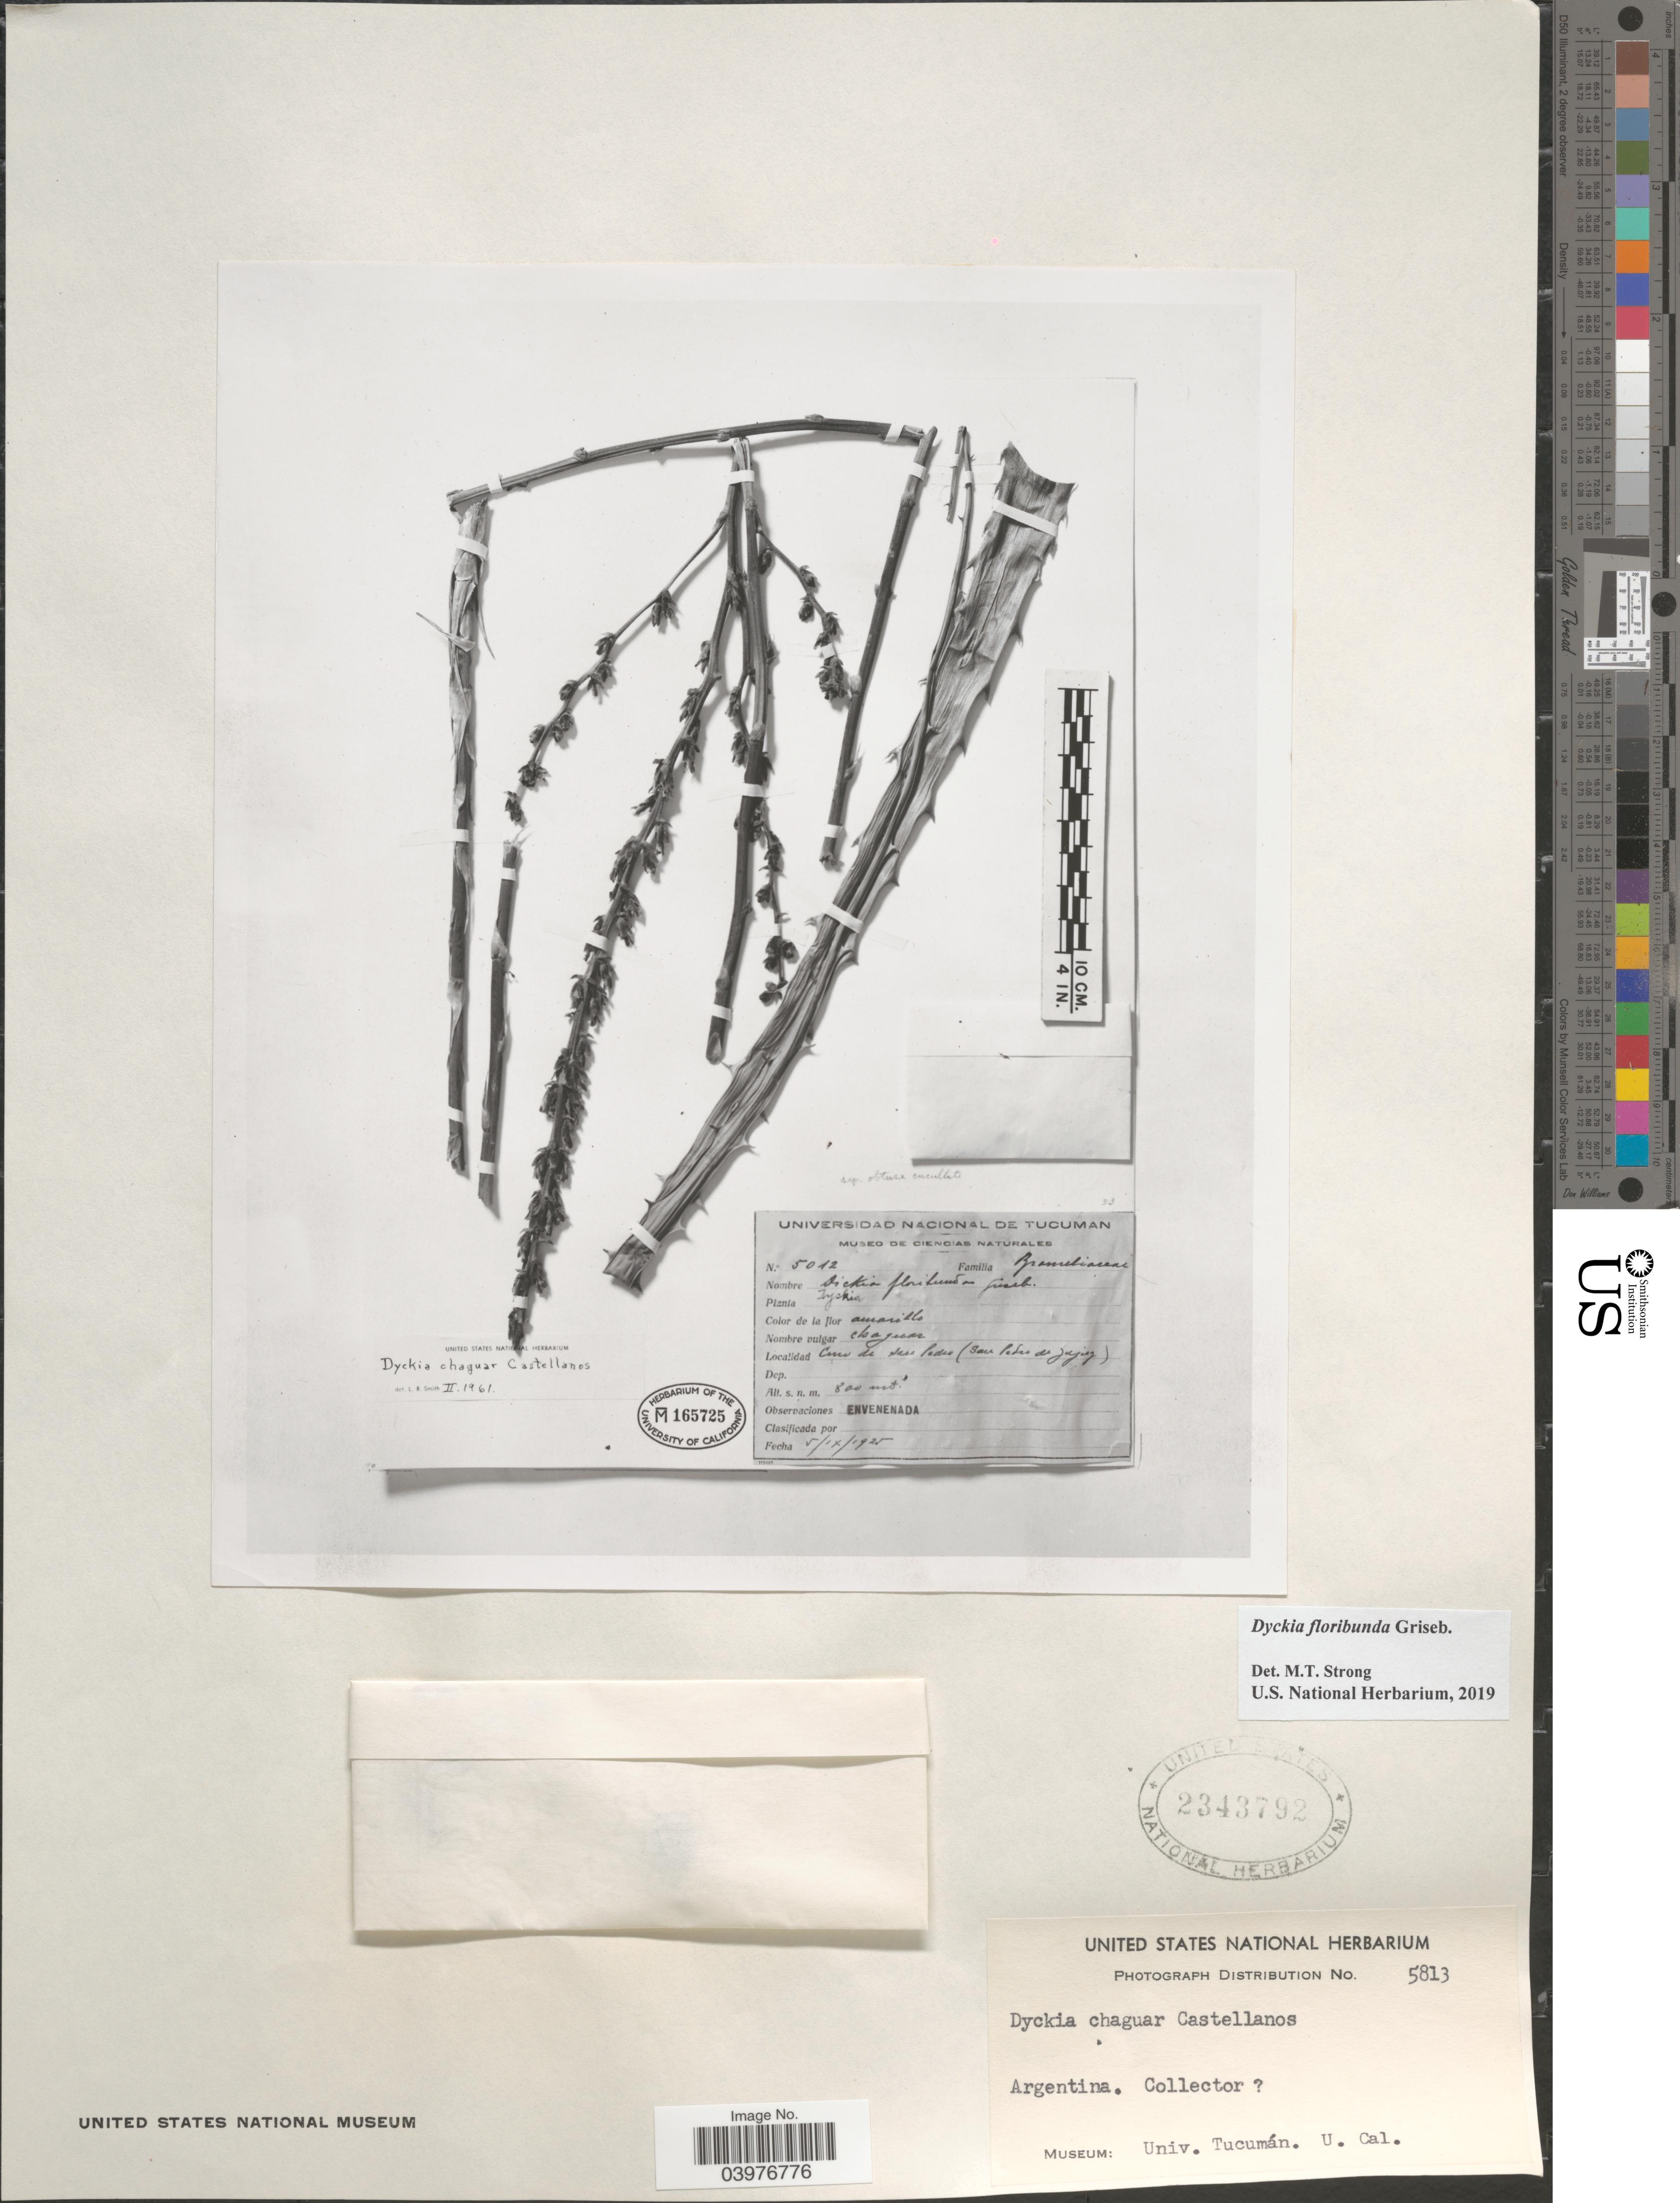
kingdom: Plantae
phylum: Tracheophyta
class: Liliopsida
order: Poales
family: Bromeliaceae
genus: Dyckia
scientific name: Dyckia floribunda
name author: Griseb.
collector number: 5012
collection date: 1925-09-05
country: Argentina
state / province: Tucuman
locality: Cerro de San Pedro (San Pedro de Jujuy).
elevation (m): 800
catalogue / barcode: US 2343792